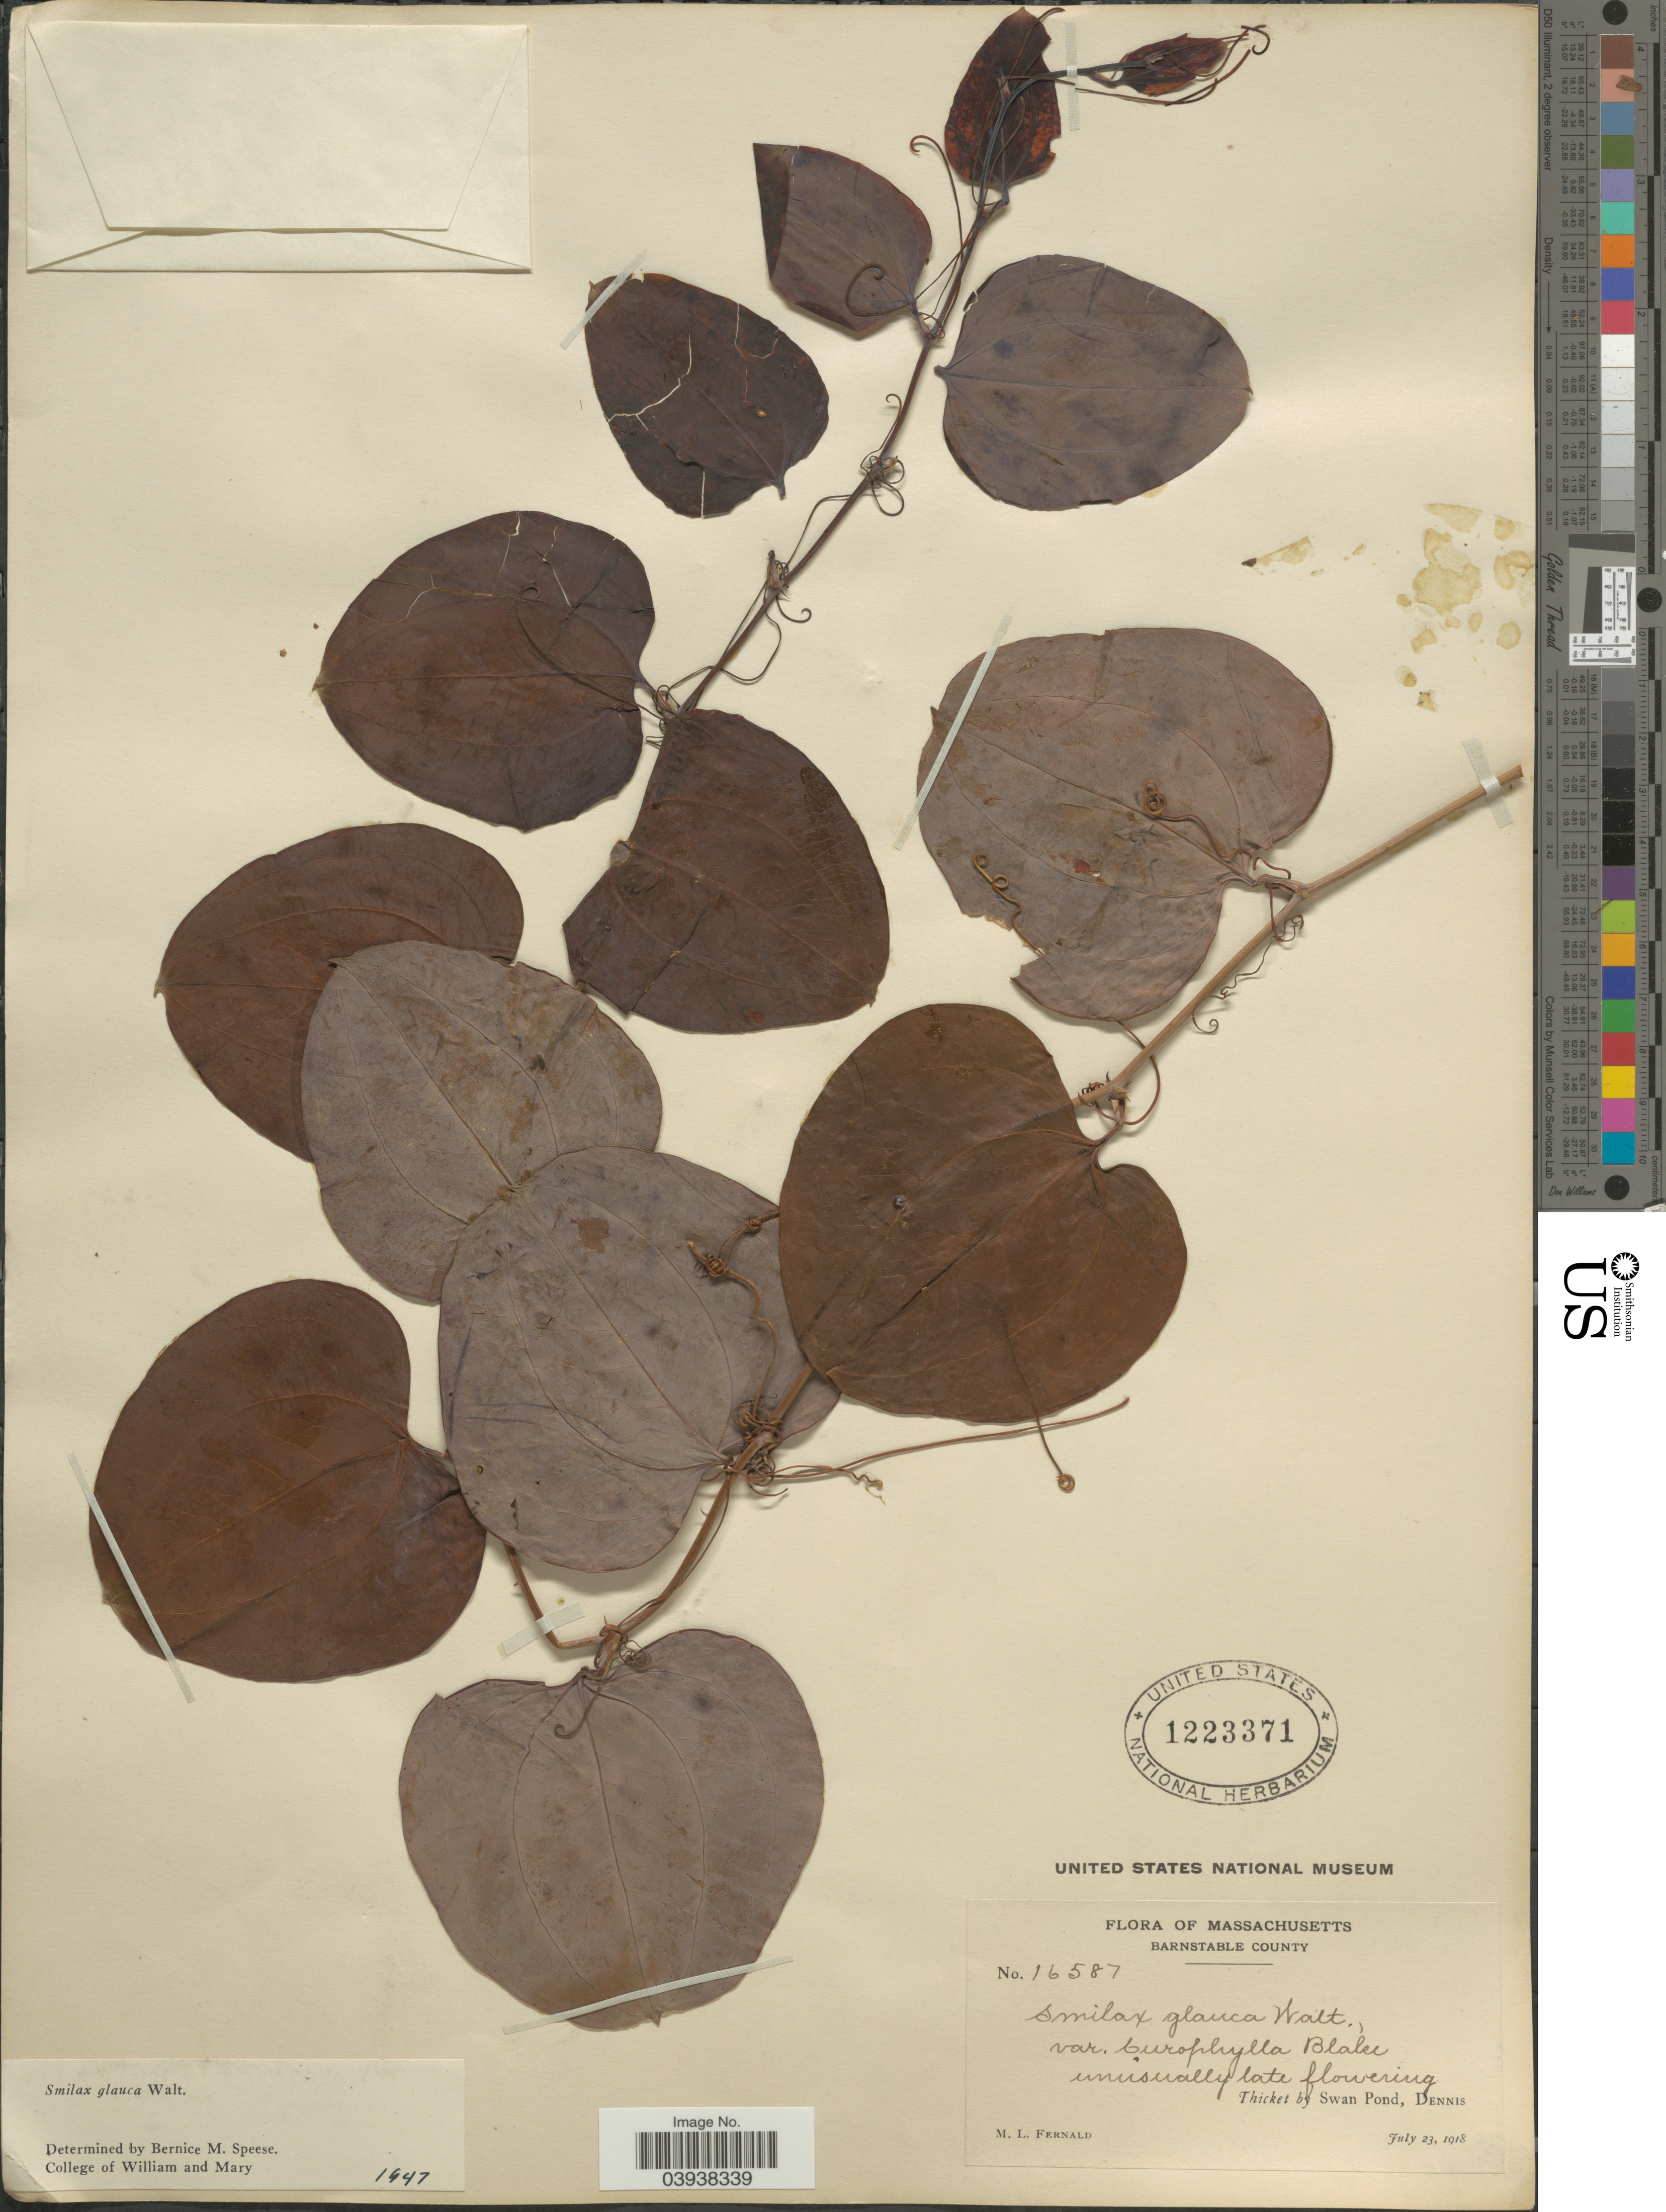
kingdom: Plantae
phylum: Tracheophyta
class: Liliopsida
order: Liliales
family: Smilacaceae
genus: Smilax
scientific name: Smilax glauca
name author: Walter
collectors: M. L. Fernald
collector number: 16587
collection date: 1918-07-23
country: United States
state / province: Massachusetts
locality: Barnstable County. Thicket by Swan Pond, Dennis.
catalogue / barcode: US 1223371